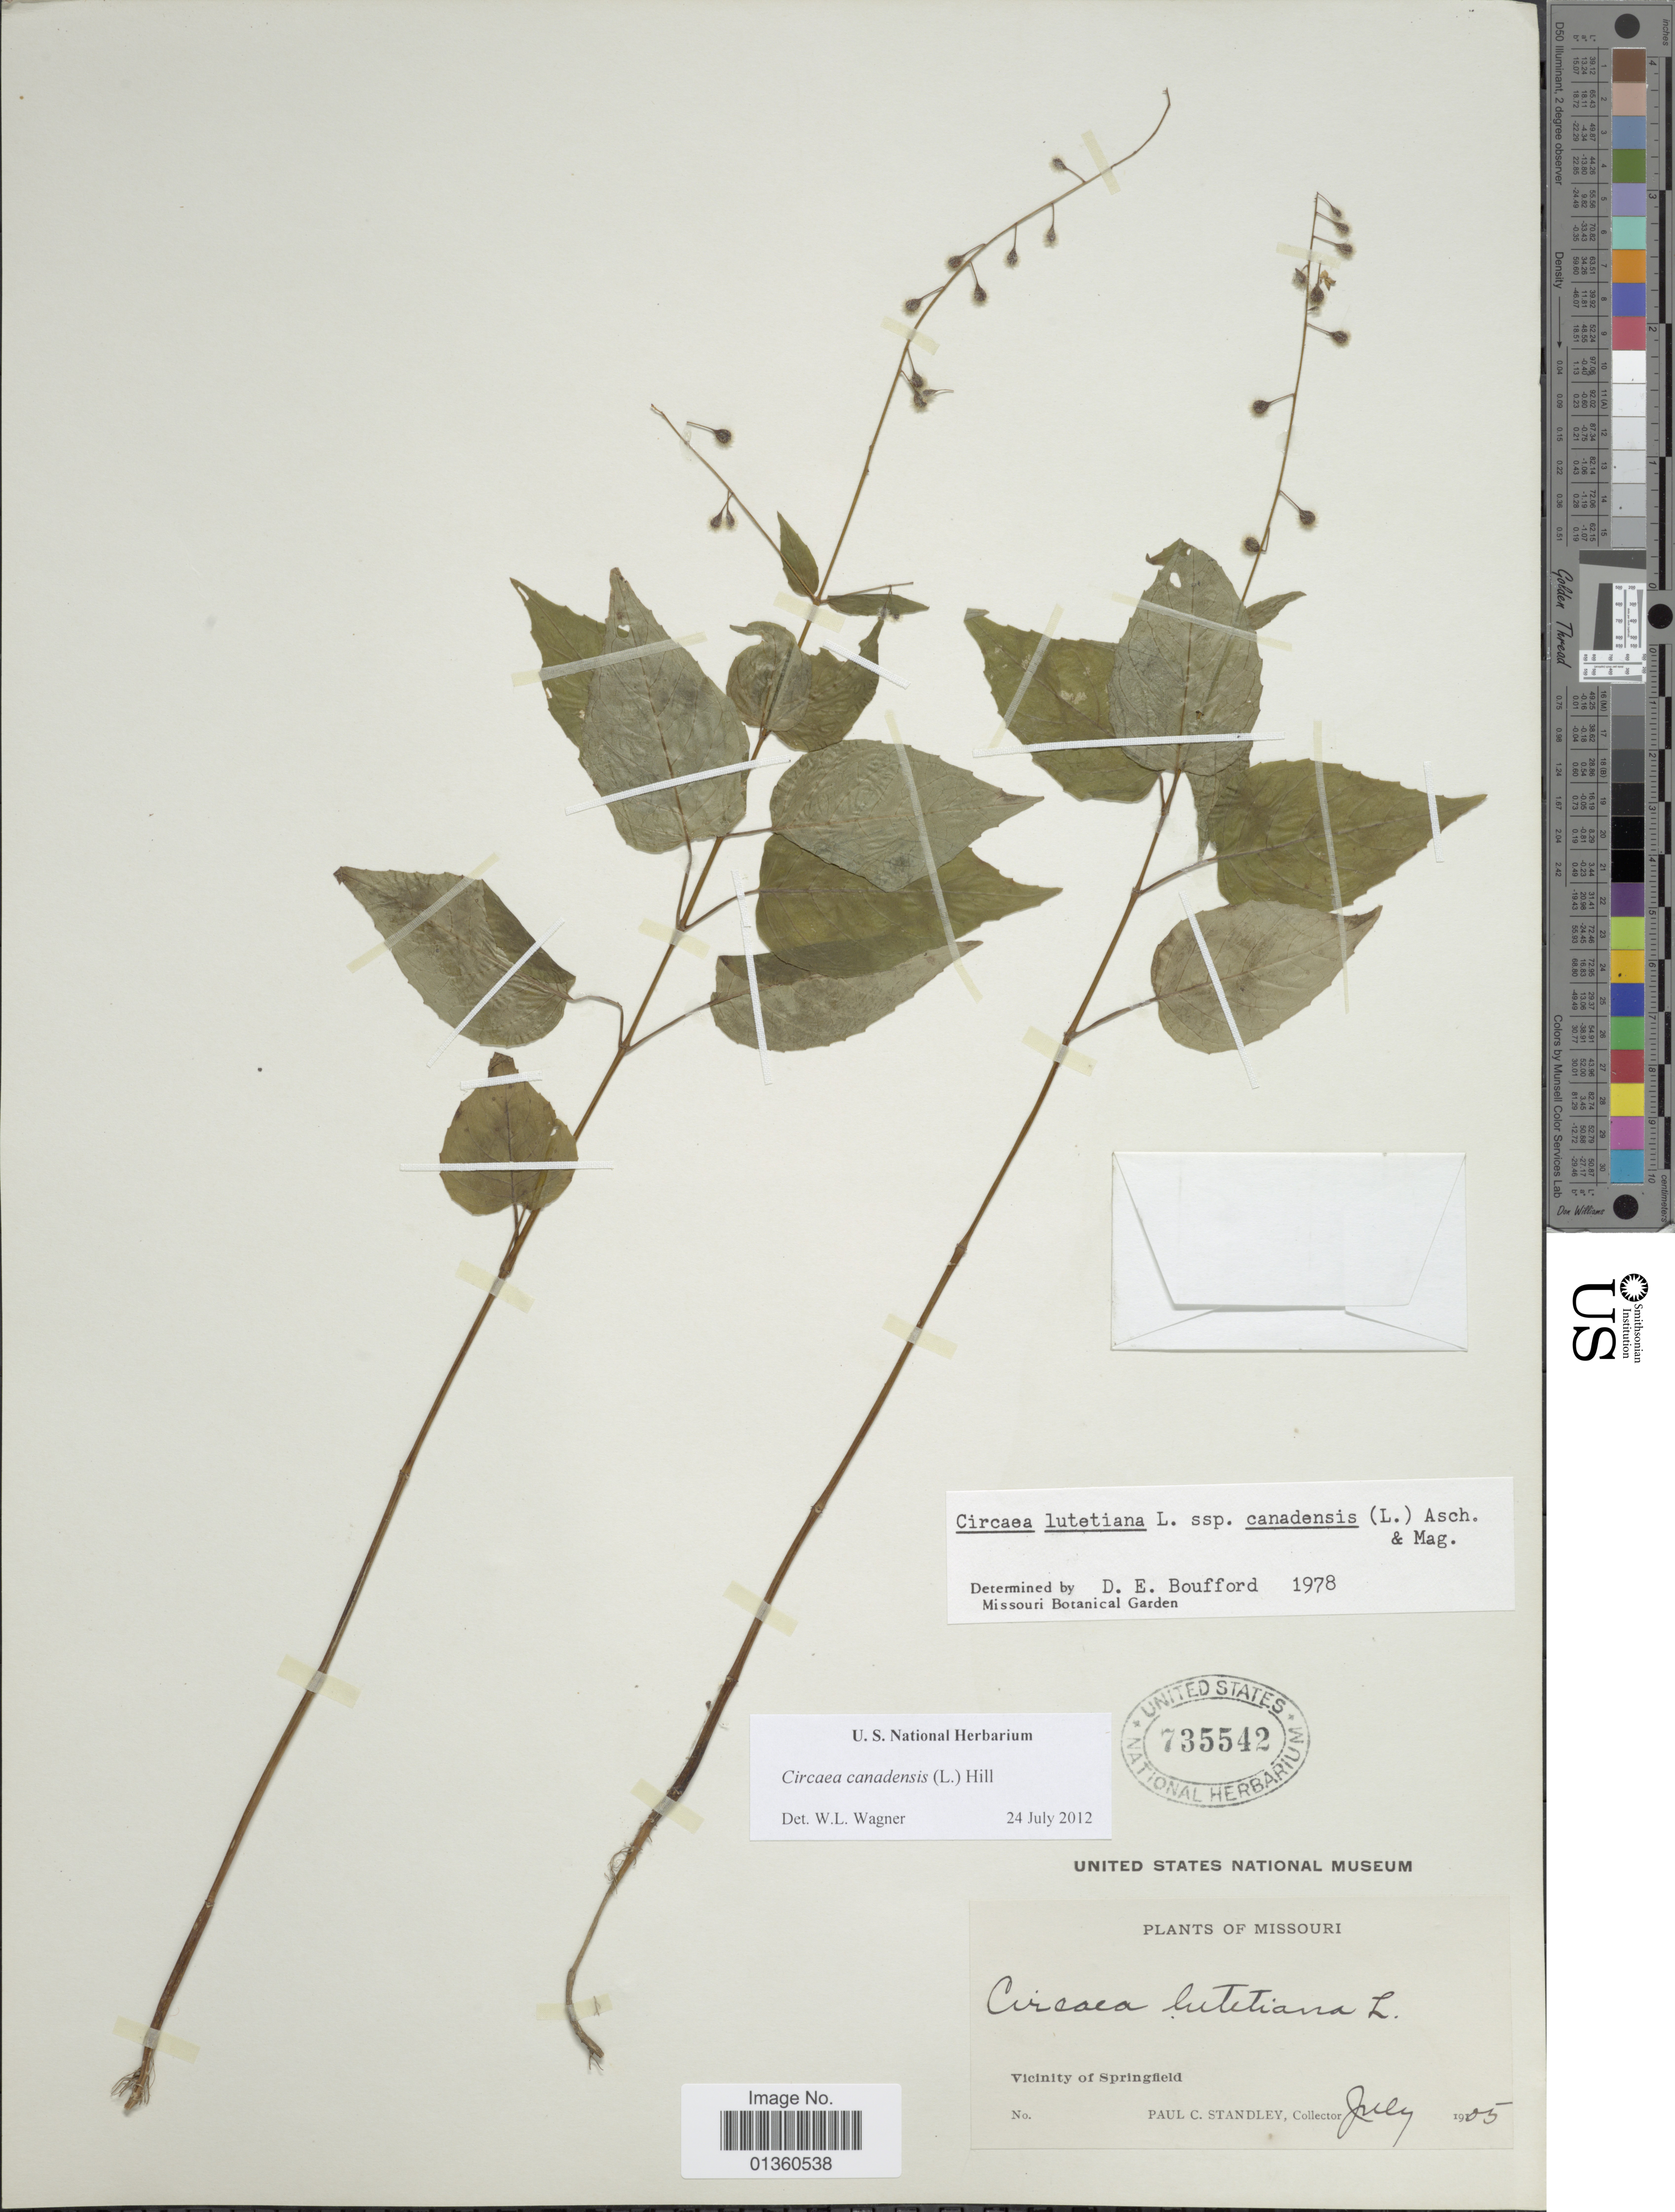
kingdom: Plantae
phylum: Tracheophyta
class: Magnoliopsida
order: Myrtales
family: Onagraceae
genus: Circaea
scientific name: Circaea canadensis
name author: (L.) Hill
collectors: P. C. Standley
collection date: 1905-07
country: United States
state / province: Missouri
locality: Vicinity of Springfield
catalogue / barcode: US 735542